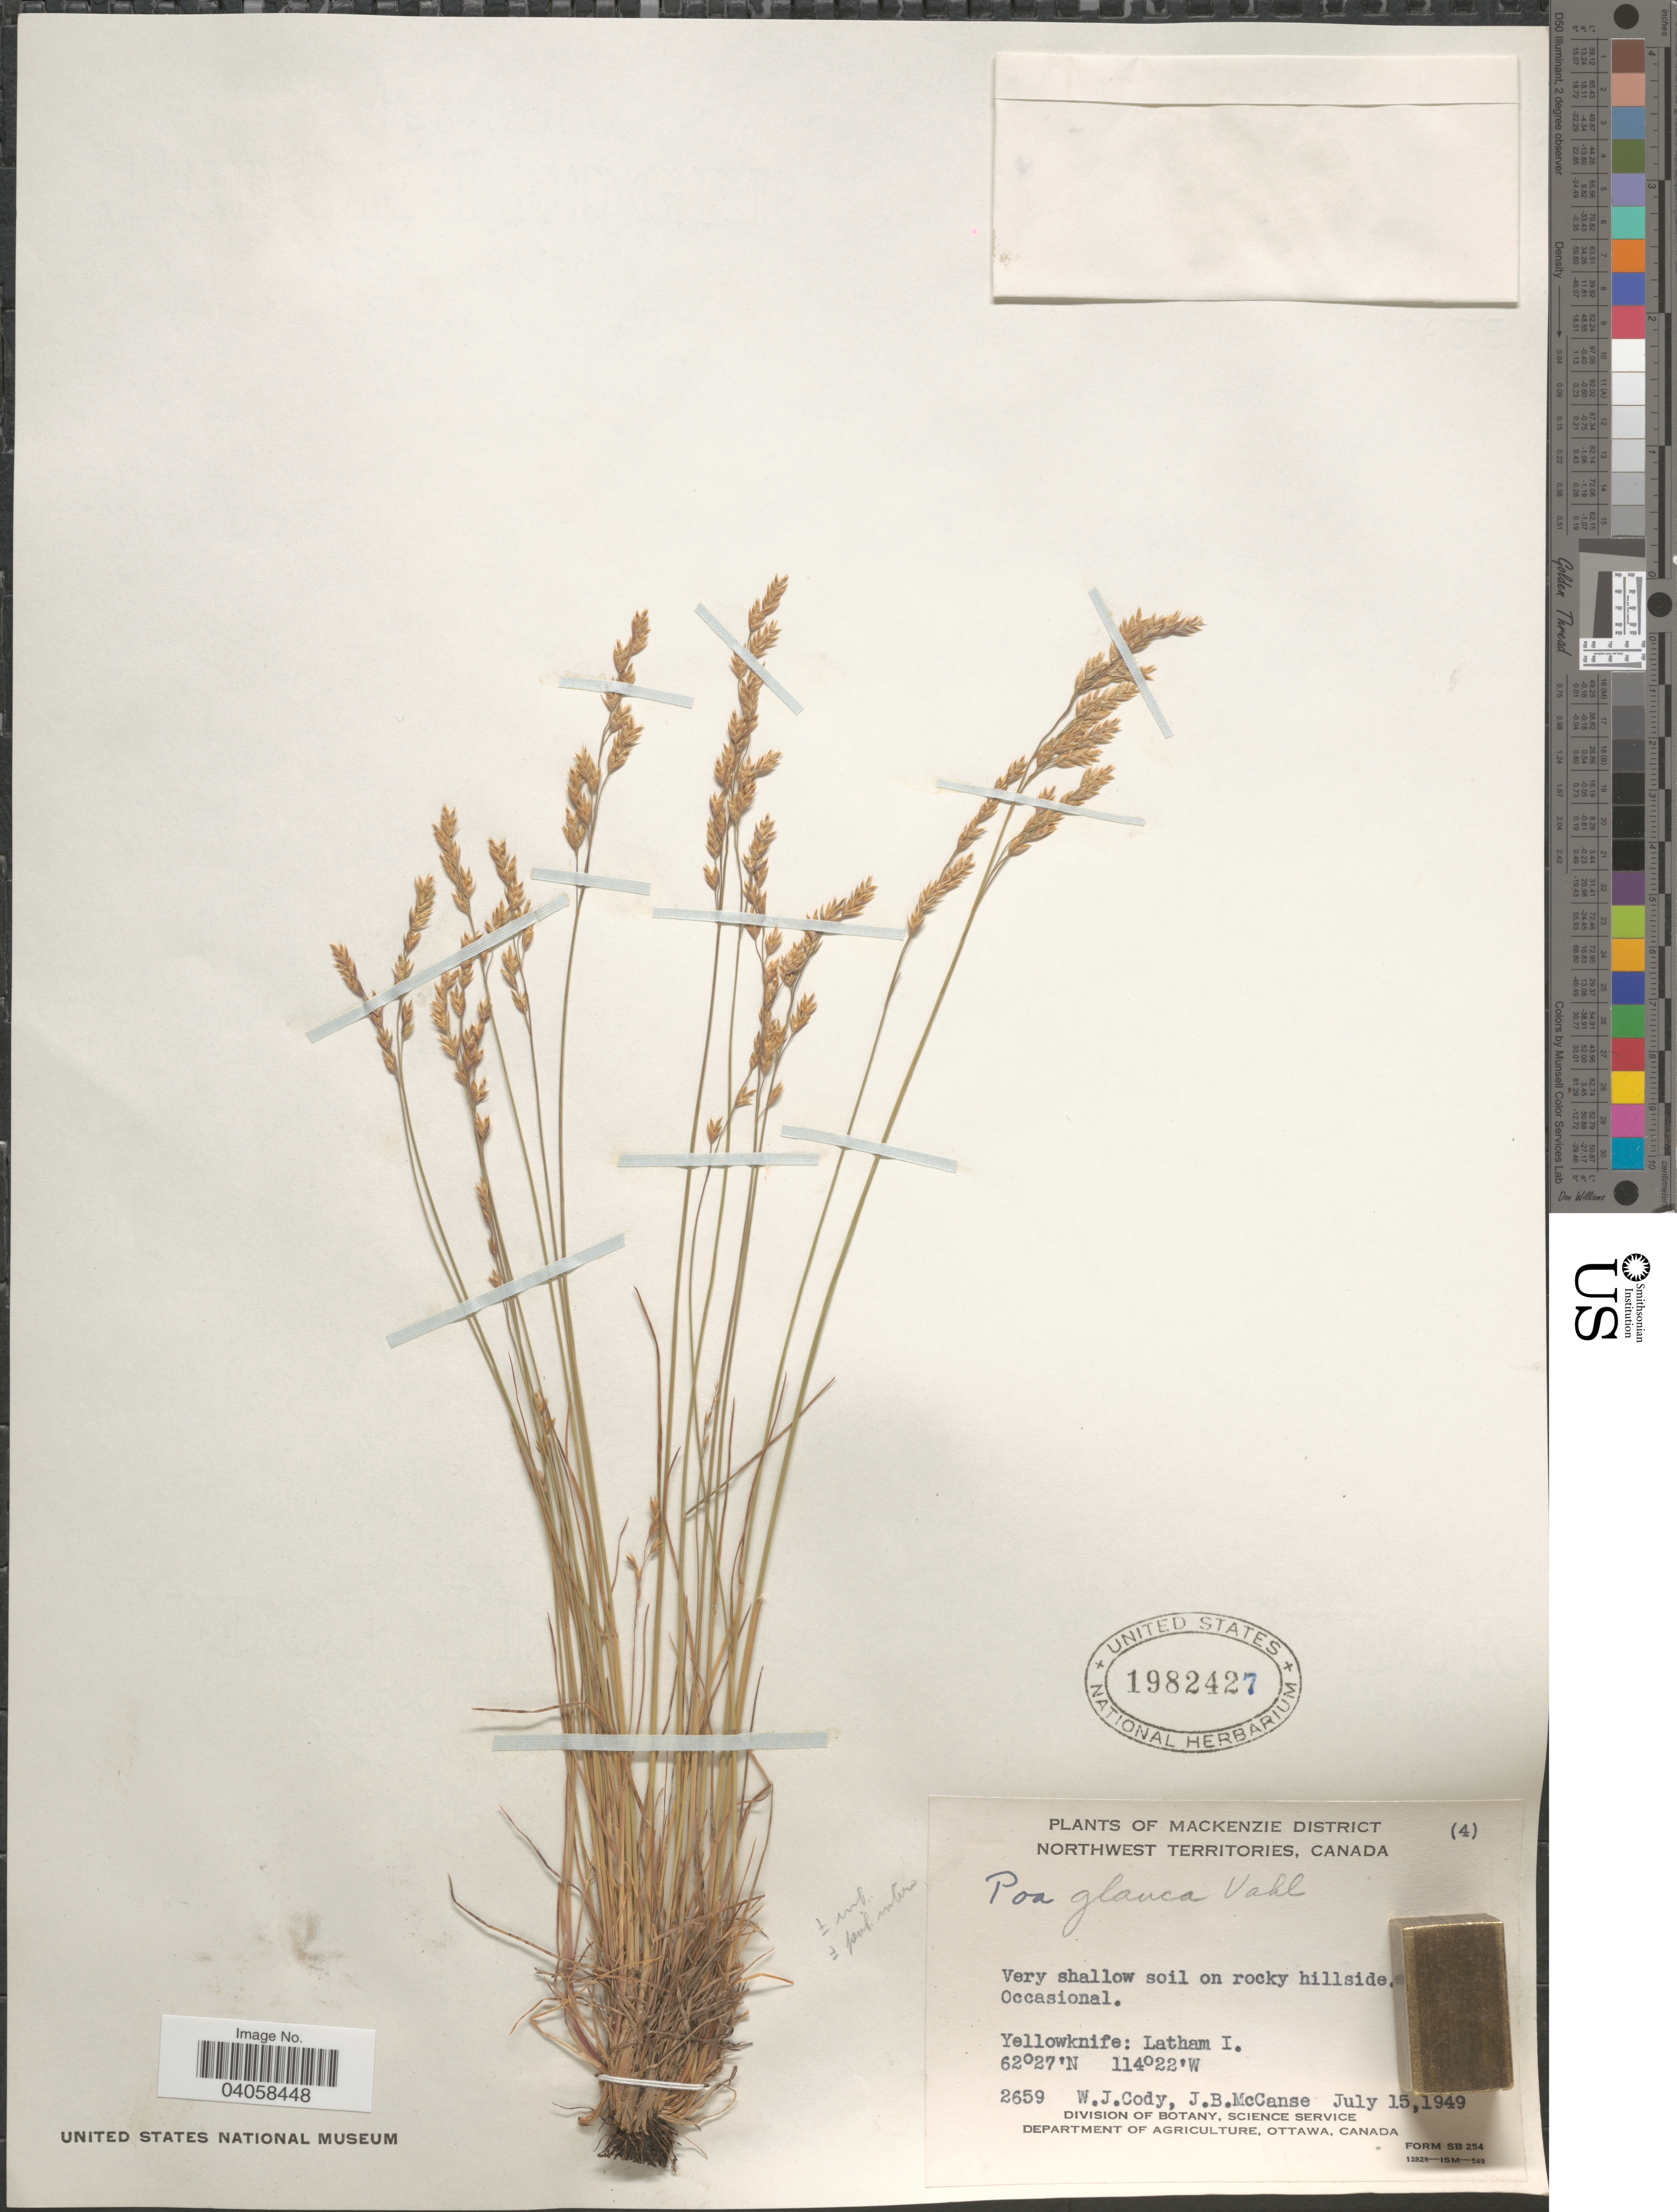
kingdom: Plantae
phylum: Tracheophyta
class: Liliopsida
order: Poales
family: Poaceae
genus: Poa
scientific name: Poa glauca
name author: Vahl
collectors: W. Cody & J. McCanse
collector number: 2659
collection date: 1949-07-15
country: Canada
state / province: Northwest Territories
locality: Mackenzie District. Yellowknife: Latham I.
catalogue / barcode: US 1982427